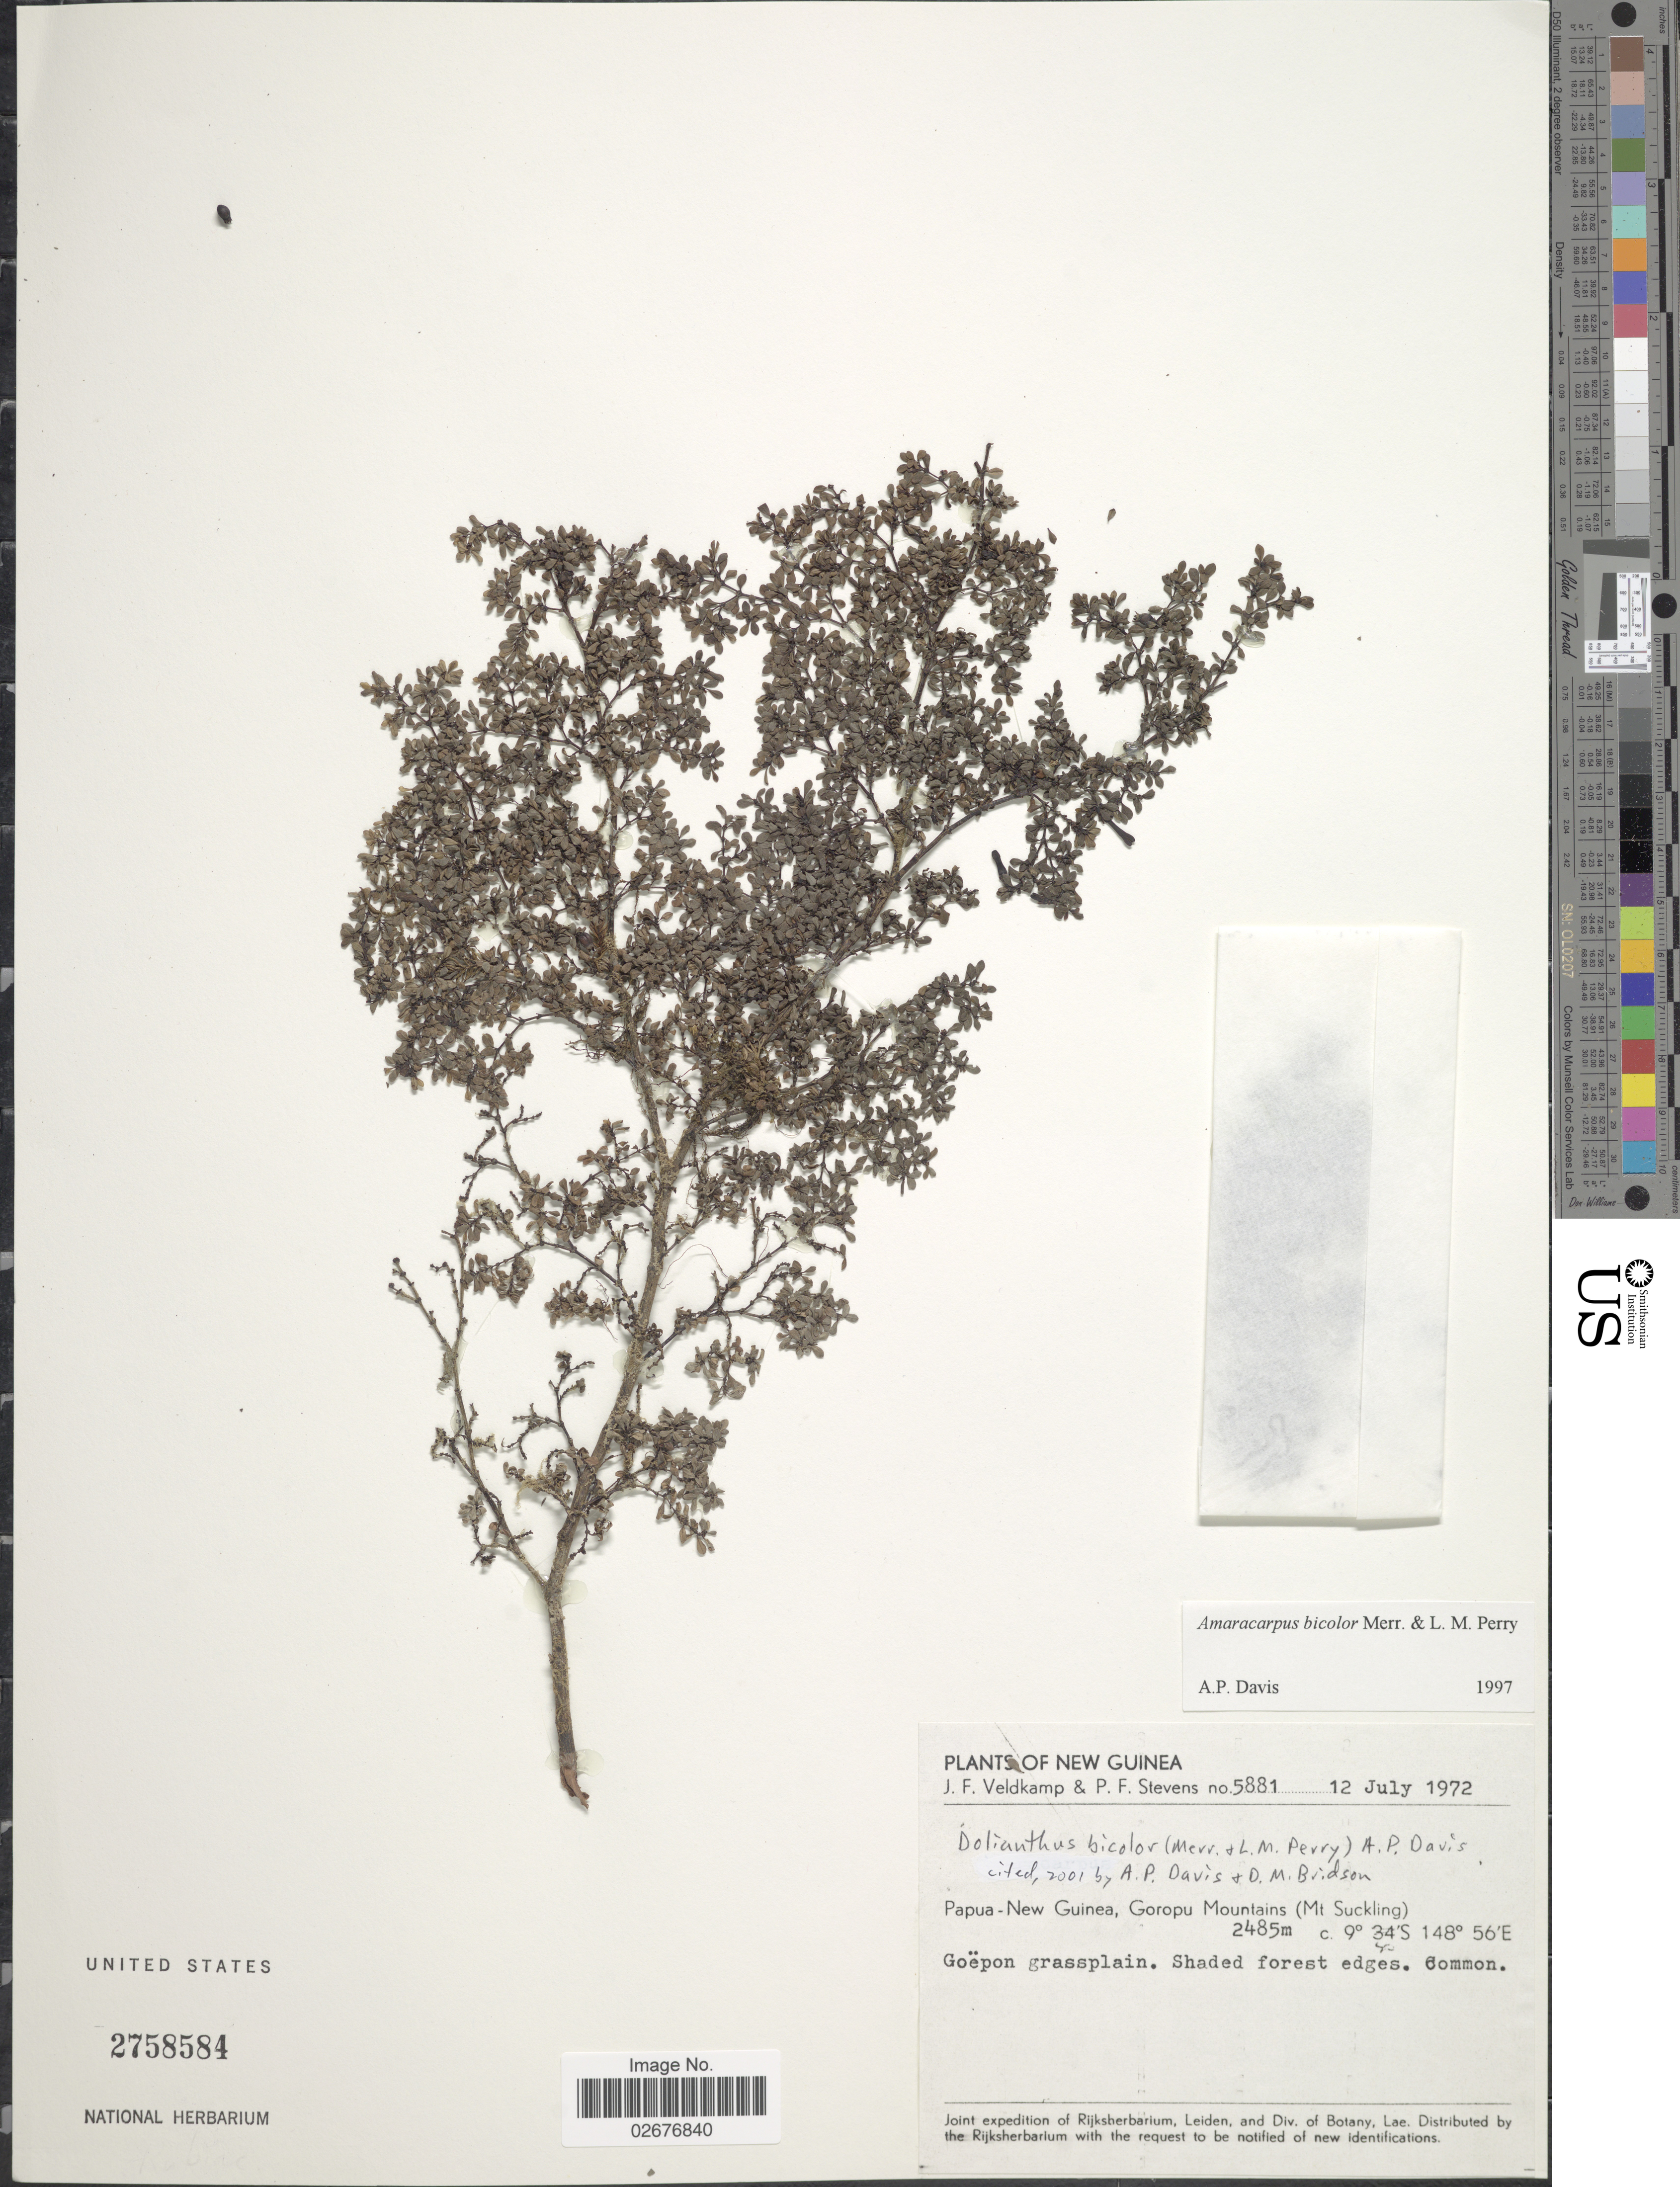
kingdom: Plantae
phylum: Tracheophyta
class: Magnoliopsida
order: Gentianales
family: Rubiaceae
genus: Dolianthus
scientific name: Dolianthus bicolor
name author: (Merr. & L.M. Perry) A.P. Davis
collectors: J. F. Veldkamp & P. F. Stevens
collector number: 5881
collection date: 1972-07-12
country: Papua New Guinea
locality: New Guinea, Goropu Mountains (Mt Suckling)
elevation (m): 2485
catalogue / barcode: US 2758584